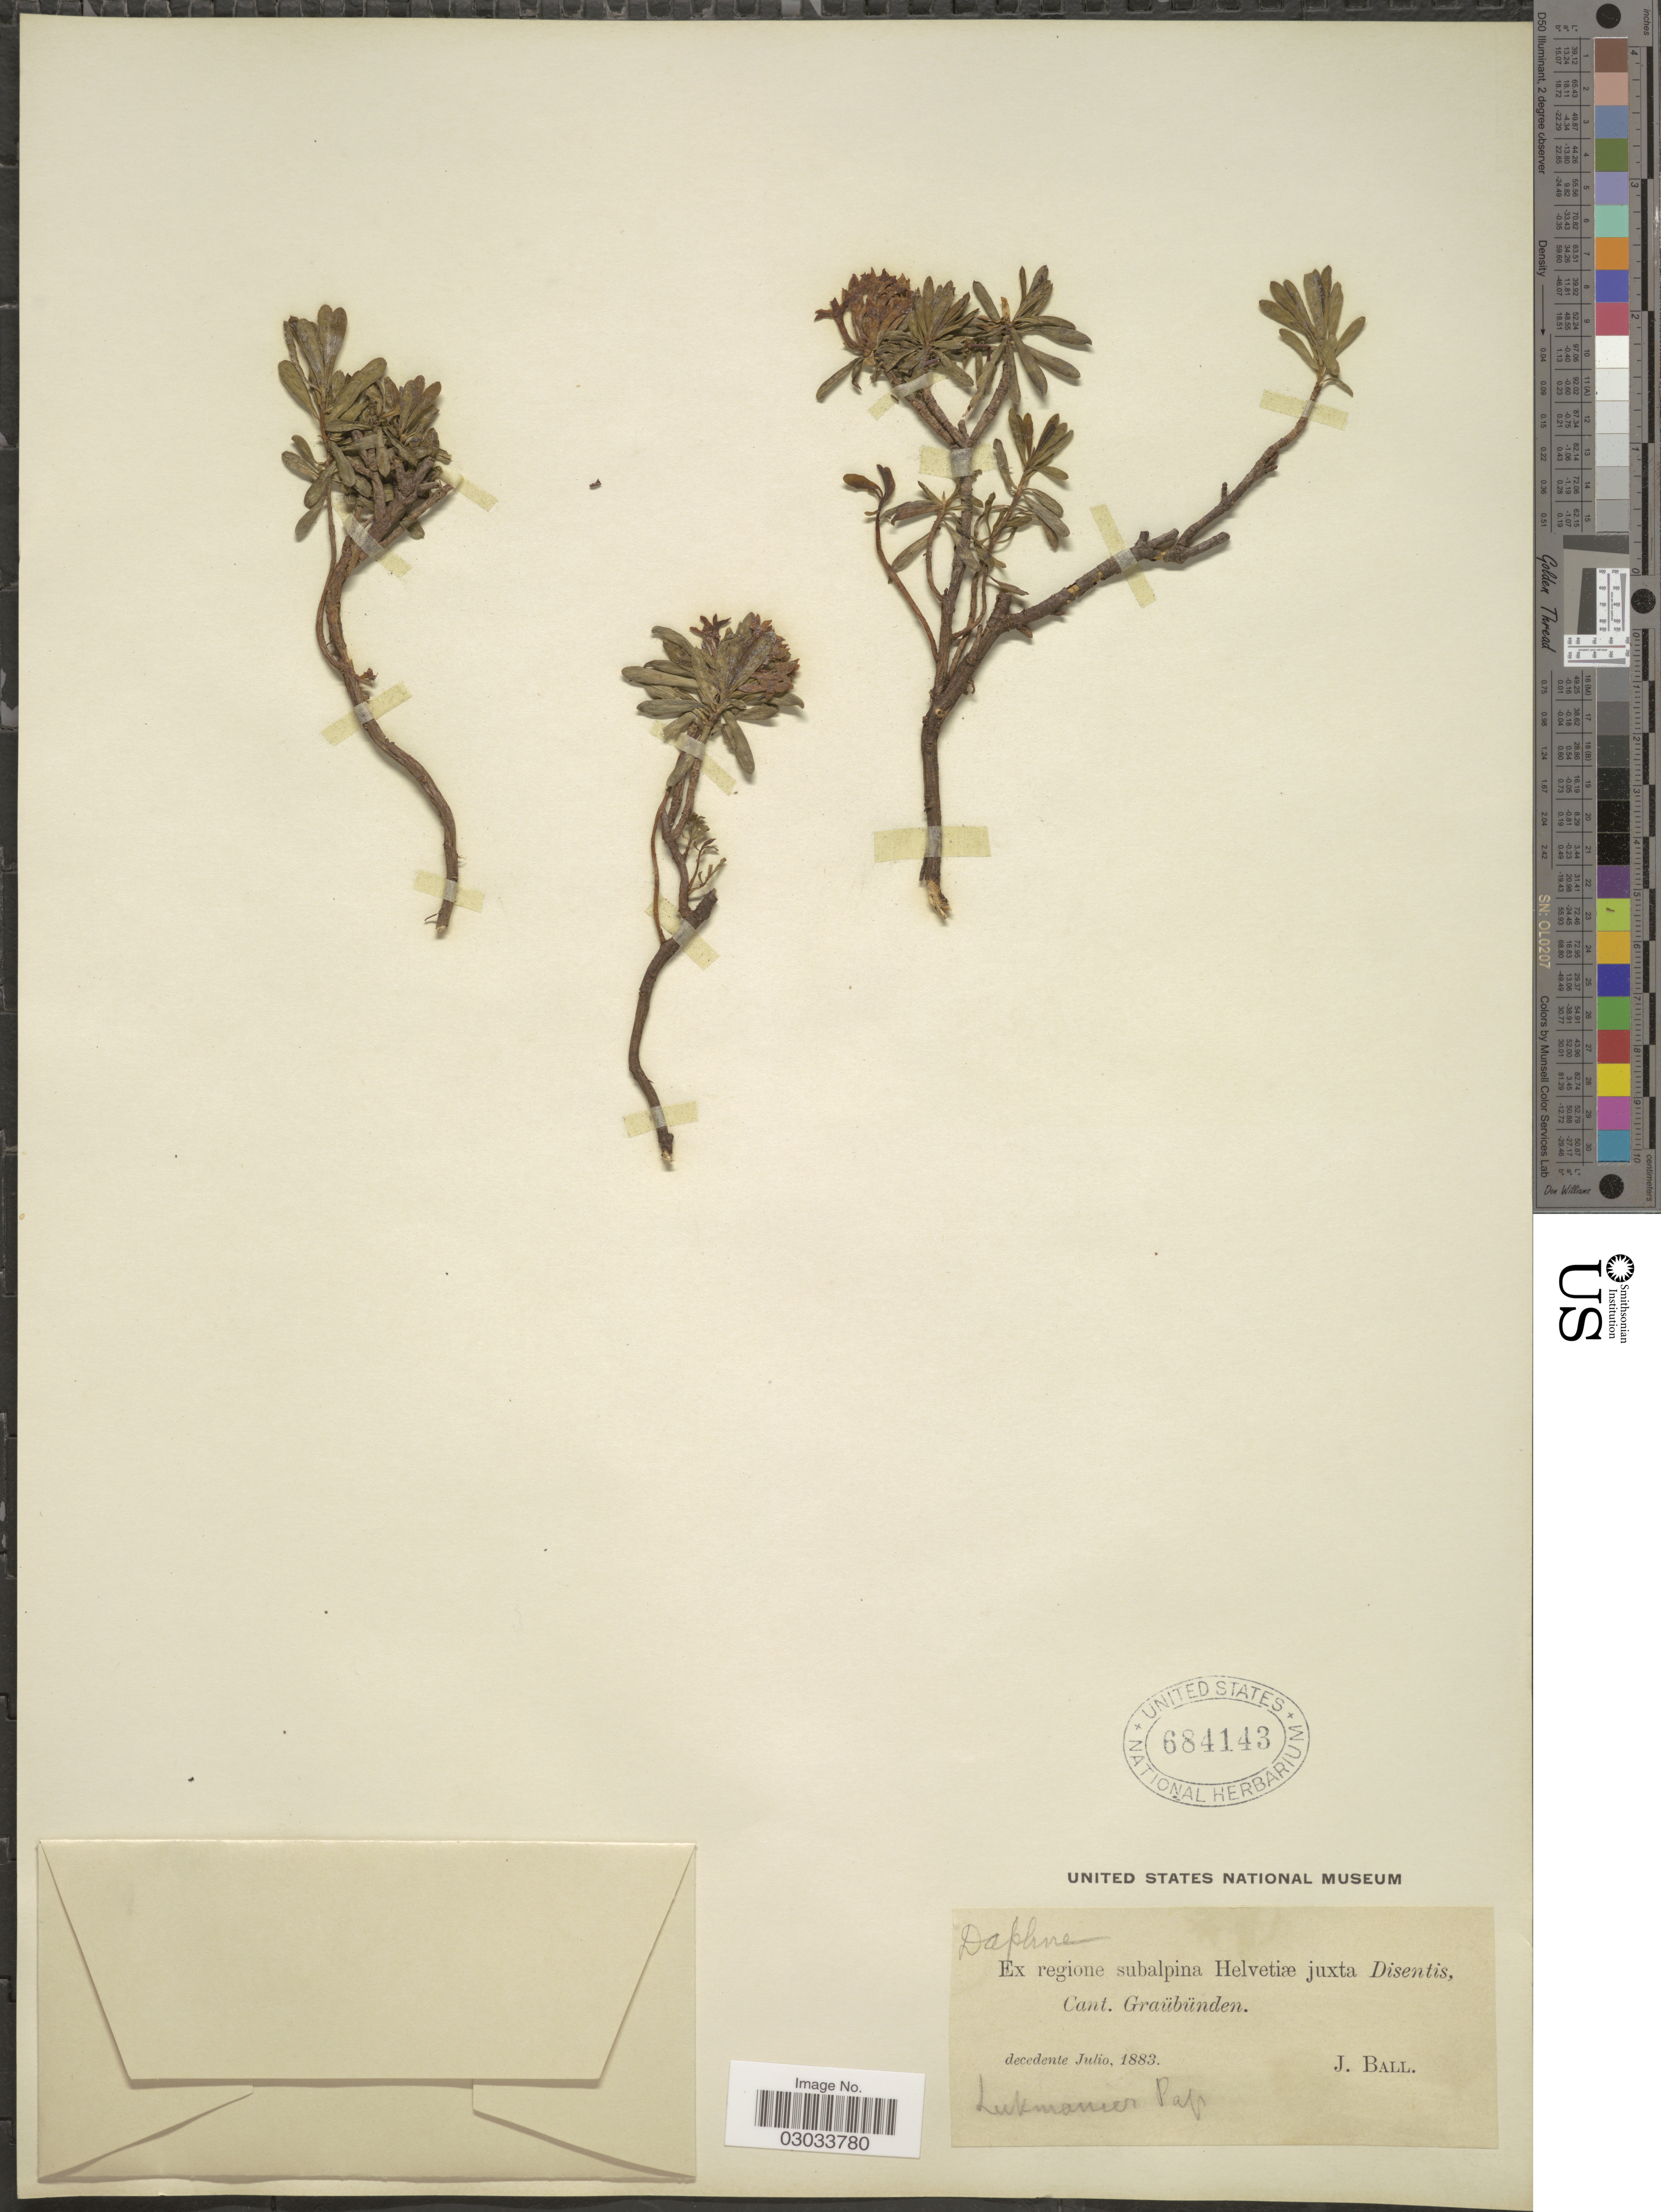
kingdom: Plantae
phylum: Tracheophyta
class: Magnoliopsida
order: Malvales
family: Thymelaeaceae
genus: Daphne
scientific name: Daphne sp.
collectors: J. Ball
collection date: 1883-07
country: Switzerland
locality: Ex regione subalpina Helvetiæ Disentis, Cant. Graübünden.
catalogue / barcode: US 684143